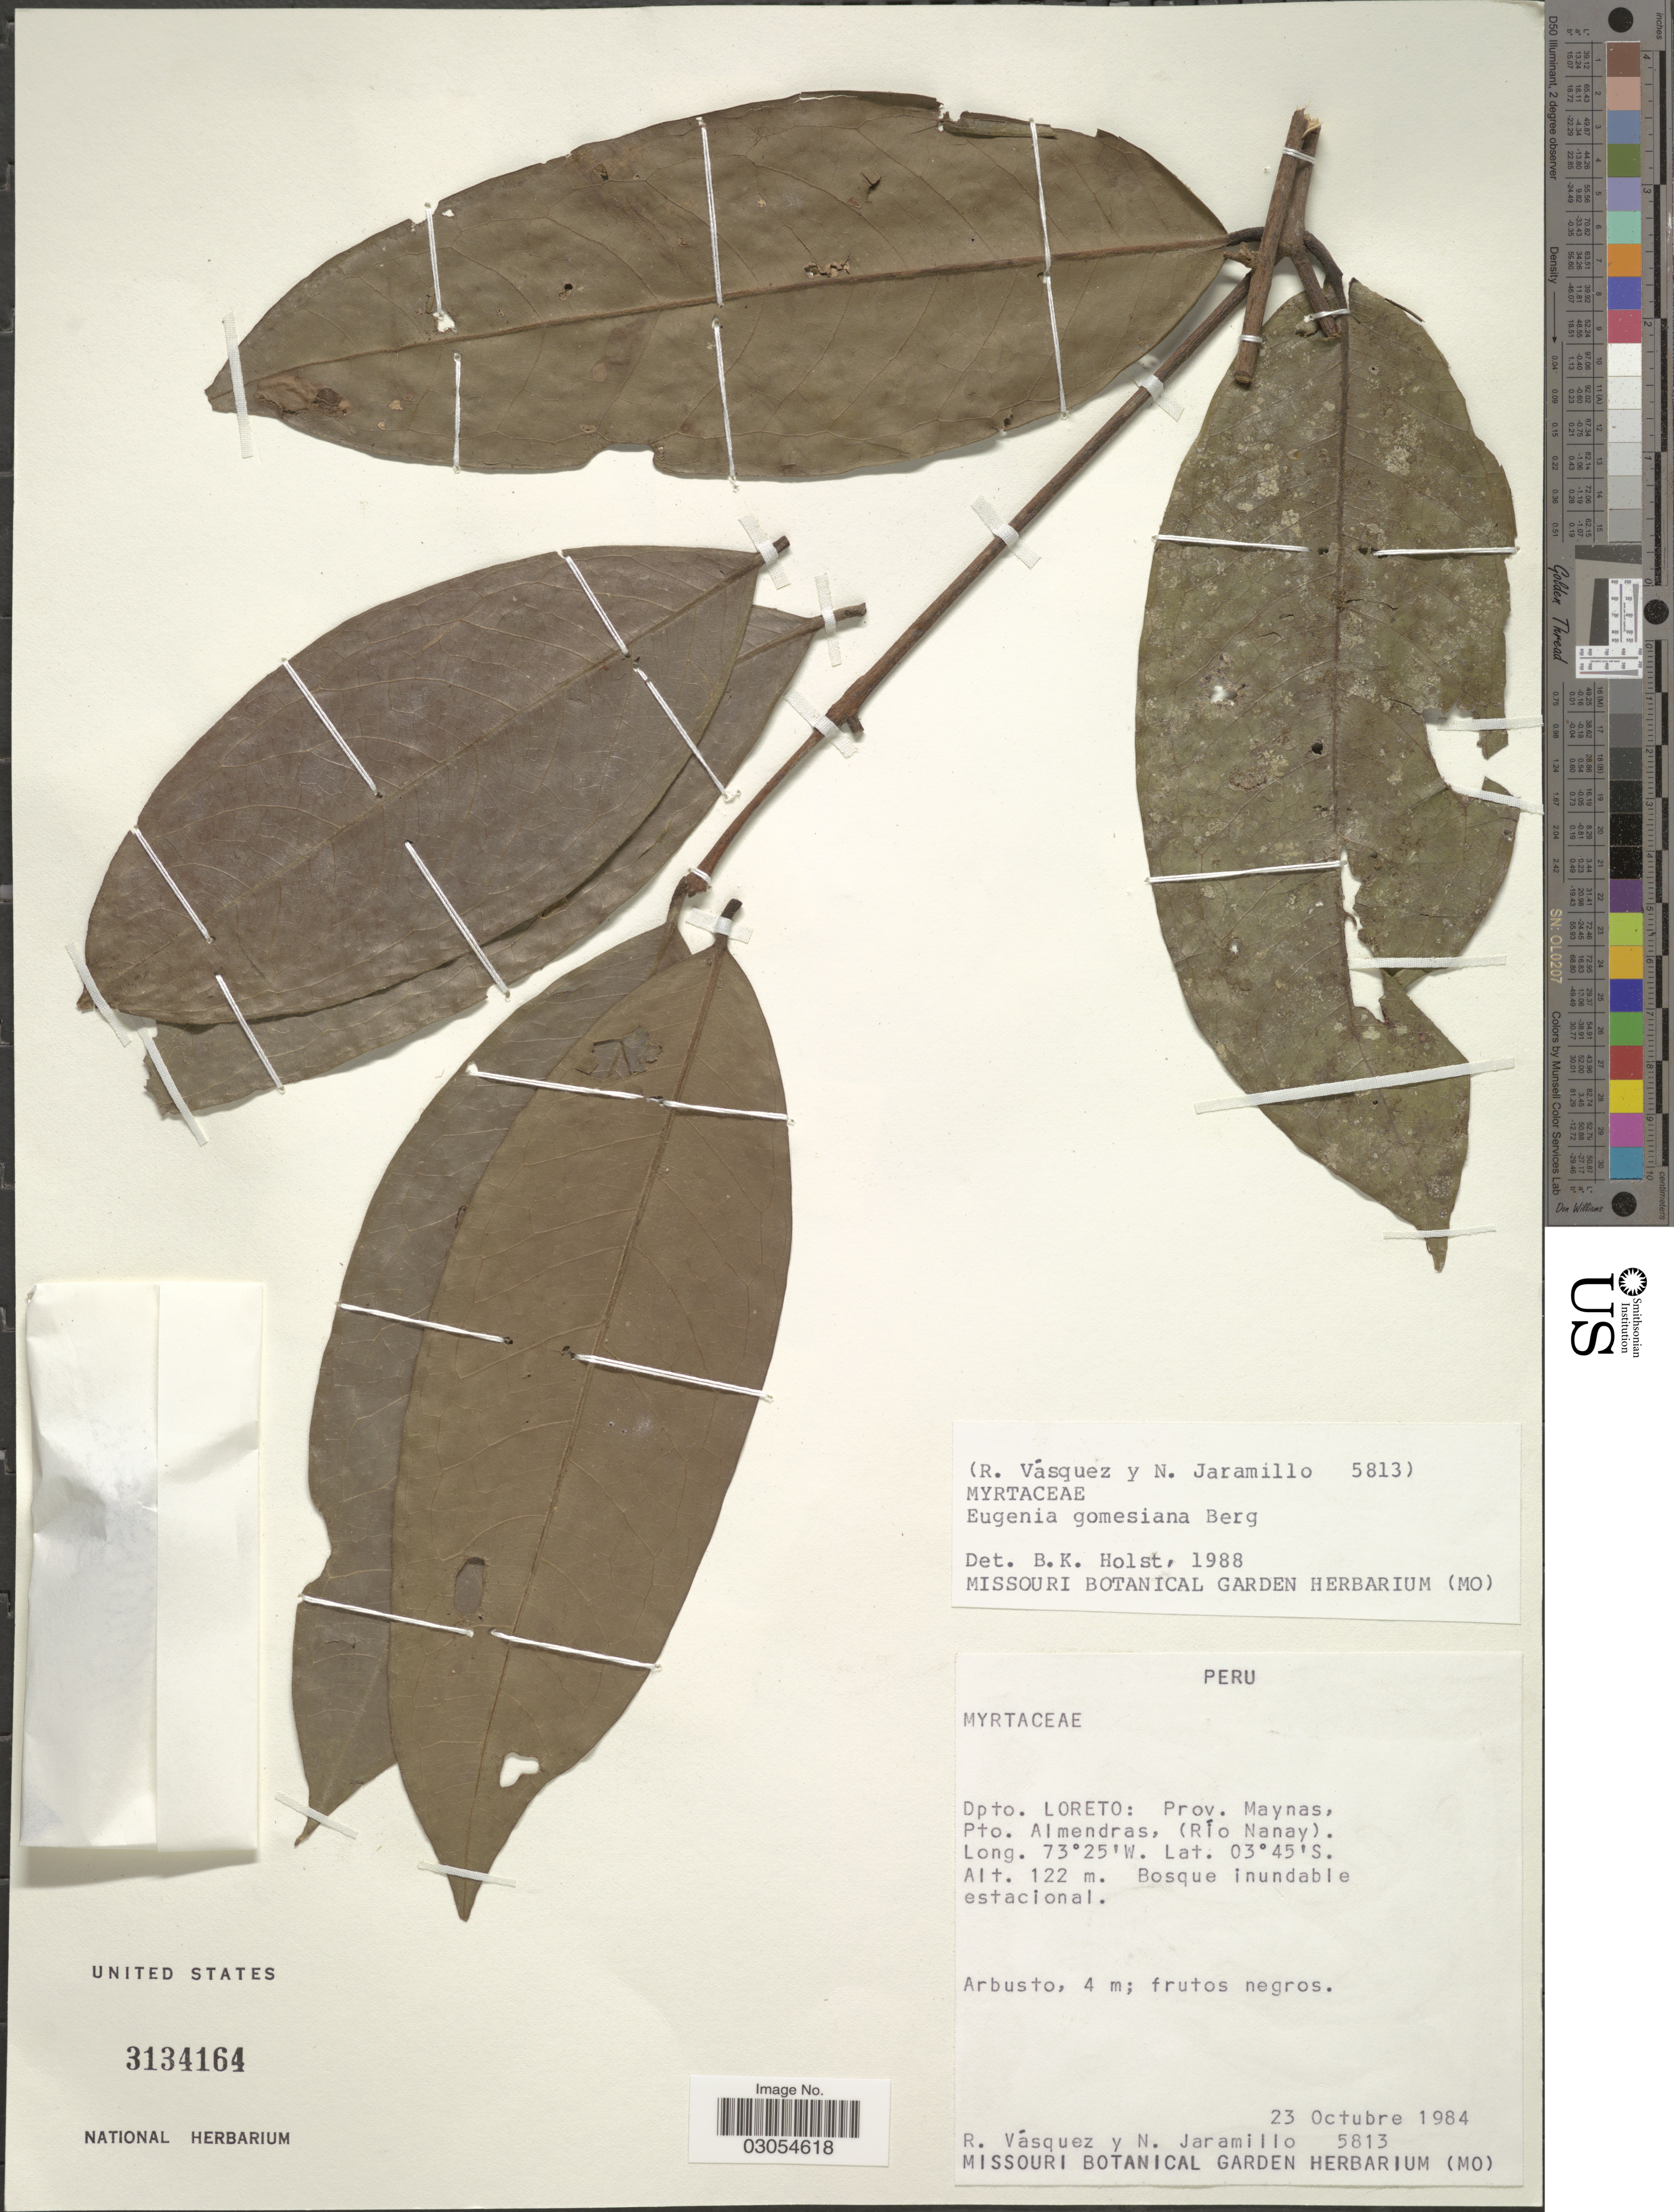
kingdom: Plantae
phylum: Tracheophyta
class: Magnoliopsida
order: Myrtales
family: Myrtaceae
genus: Eugenia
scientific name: Eugenia gomesiana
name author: O. Berg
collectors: R. Vásquez & N. Jaramillo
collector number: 5813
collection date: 1984-10-23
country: Peru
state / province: Loreto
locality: Dpto. Loreto: Prov. Maynas, Pto. Almendras, (Río Nanay).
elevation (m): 122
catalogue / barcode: US 3134164